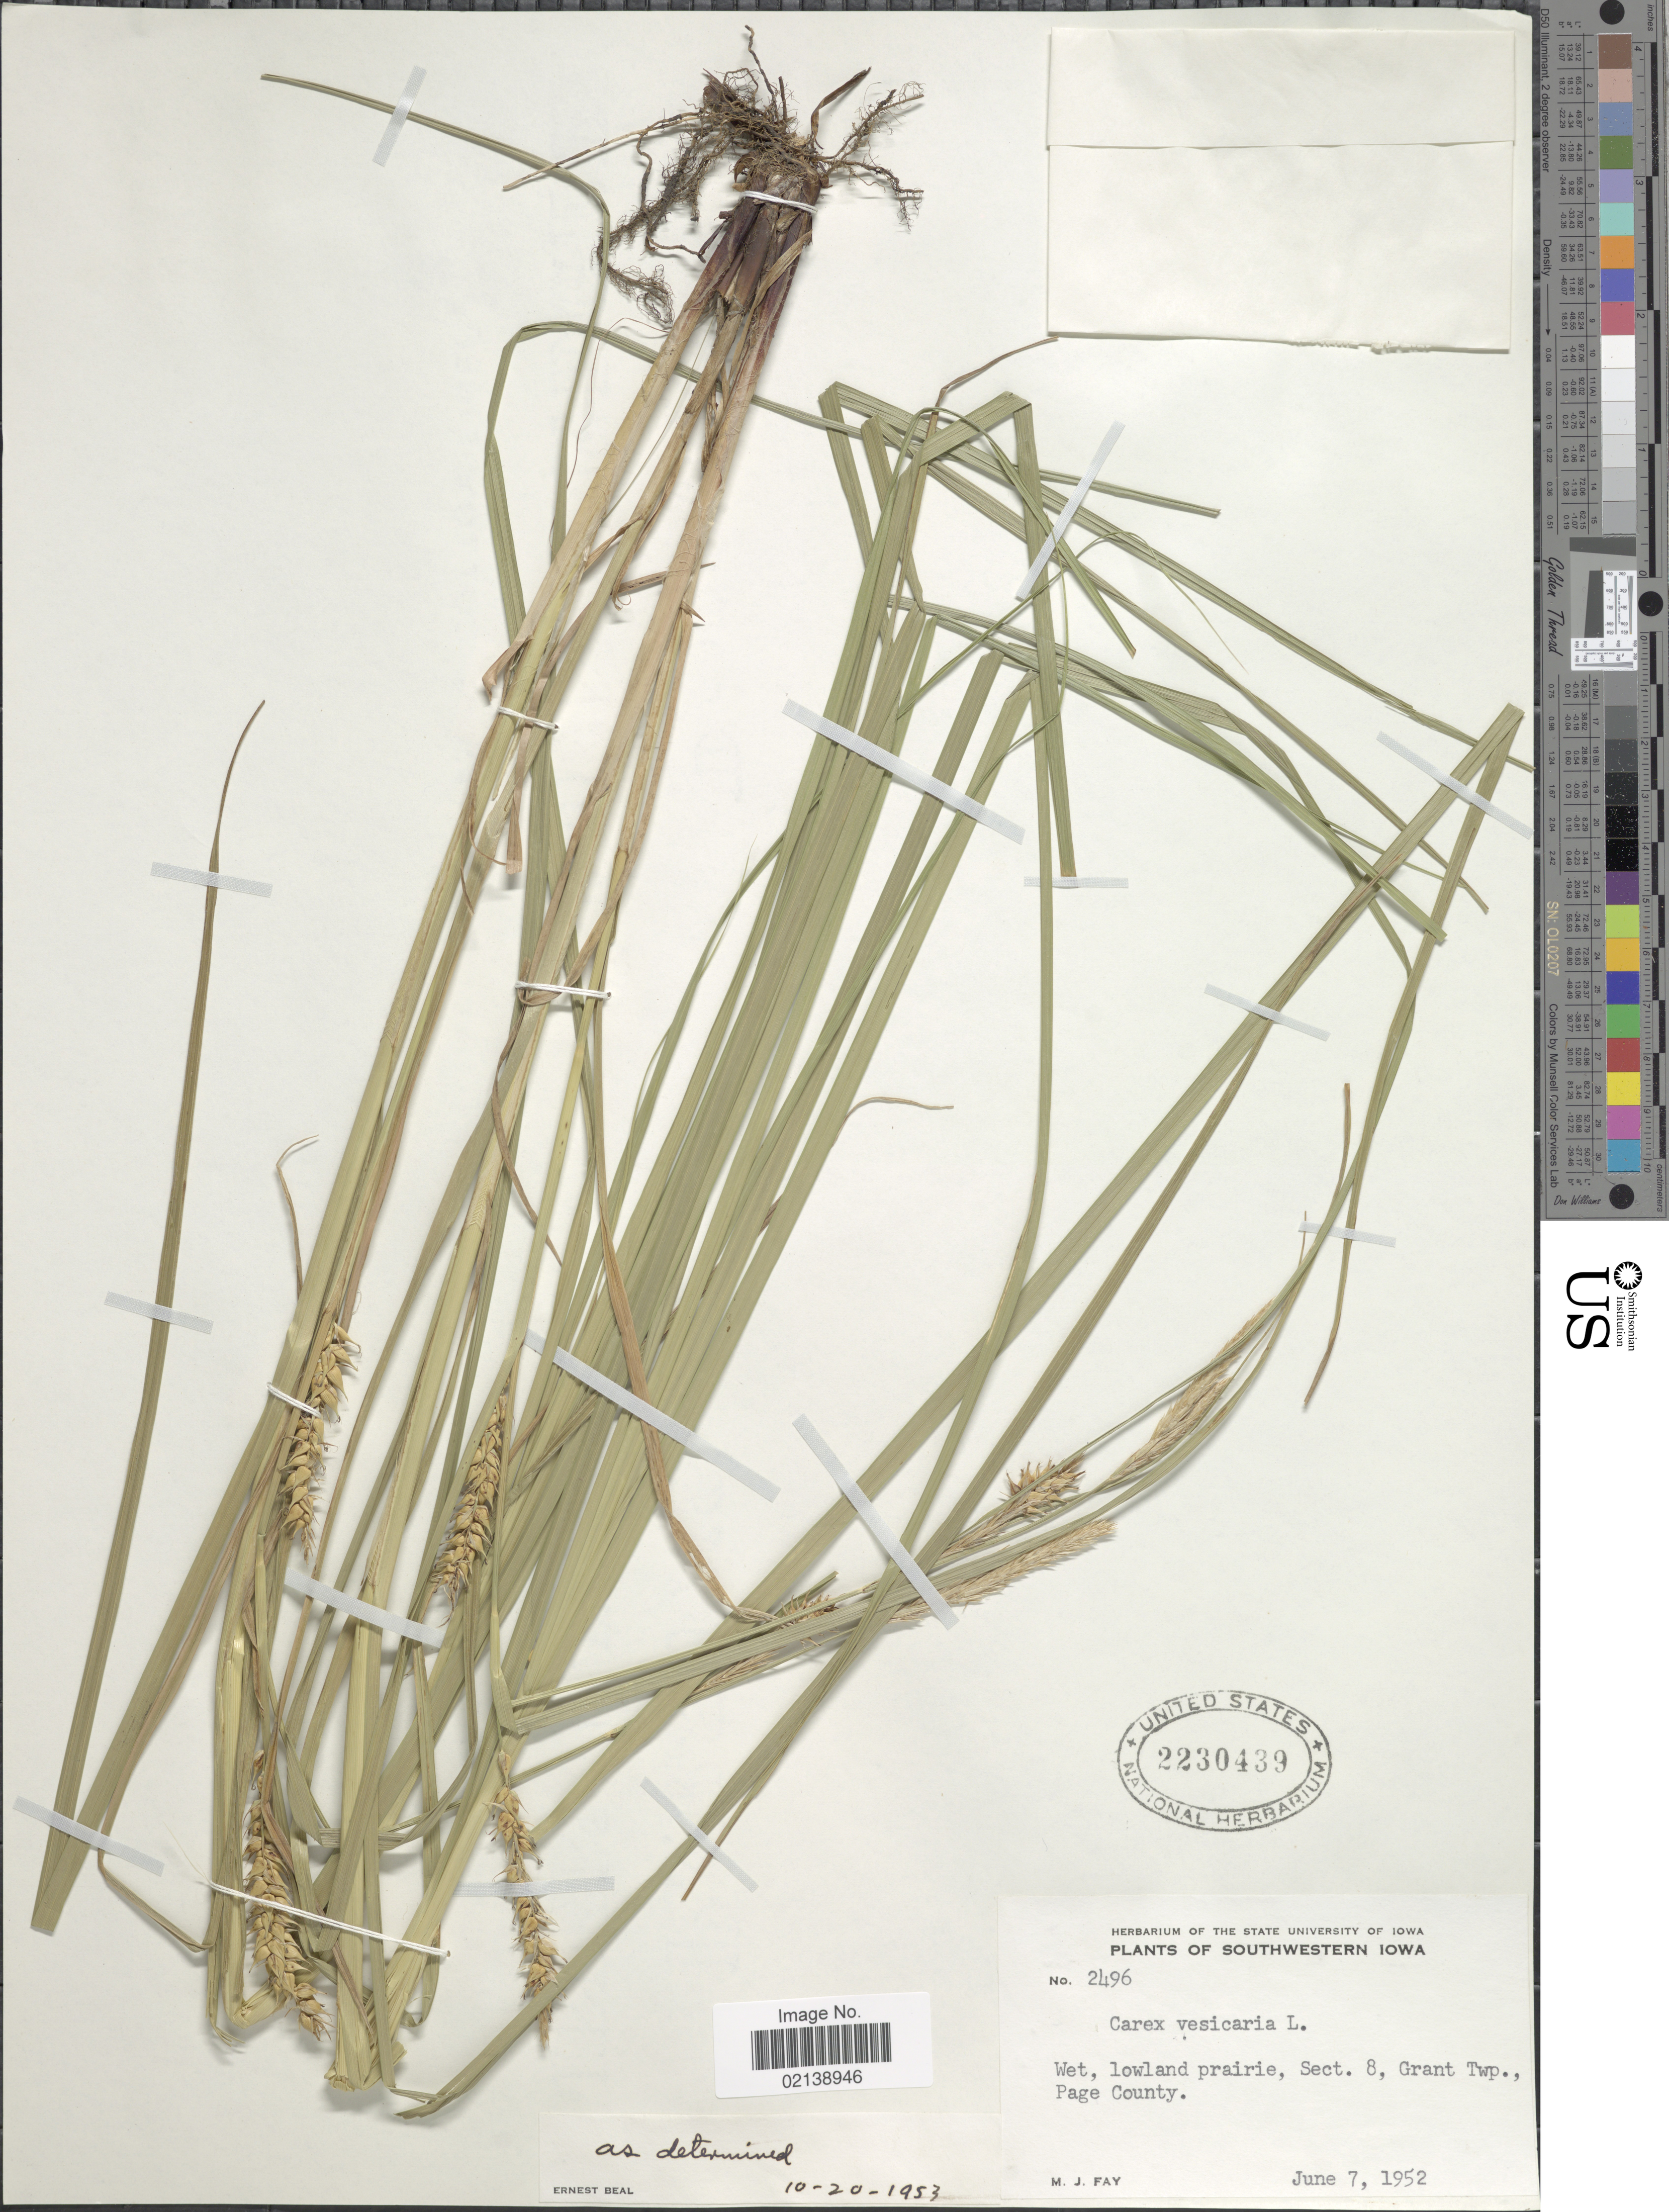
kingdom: Plantae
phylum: Tracheophyta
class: Liliopsida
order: Poales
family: Cyperaceae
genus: Carex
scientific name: Carex vesicaria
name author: L.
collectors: M. Fay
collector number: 2496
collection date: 1952-06-07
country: United States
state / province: Iowa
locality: Southwestern, Wet, lowland prairie, Sect. 8, Grant Twp., Page County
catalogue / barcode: US 2230439